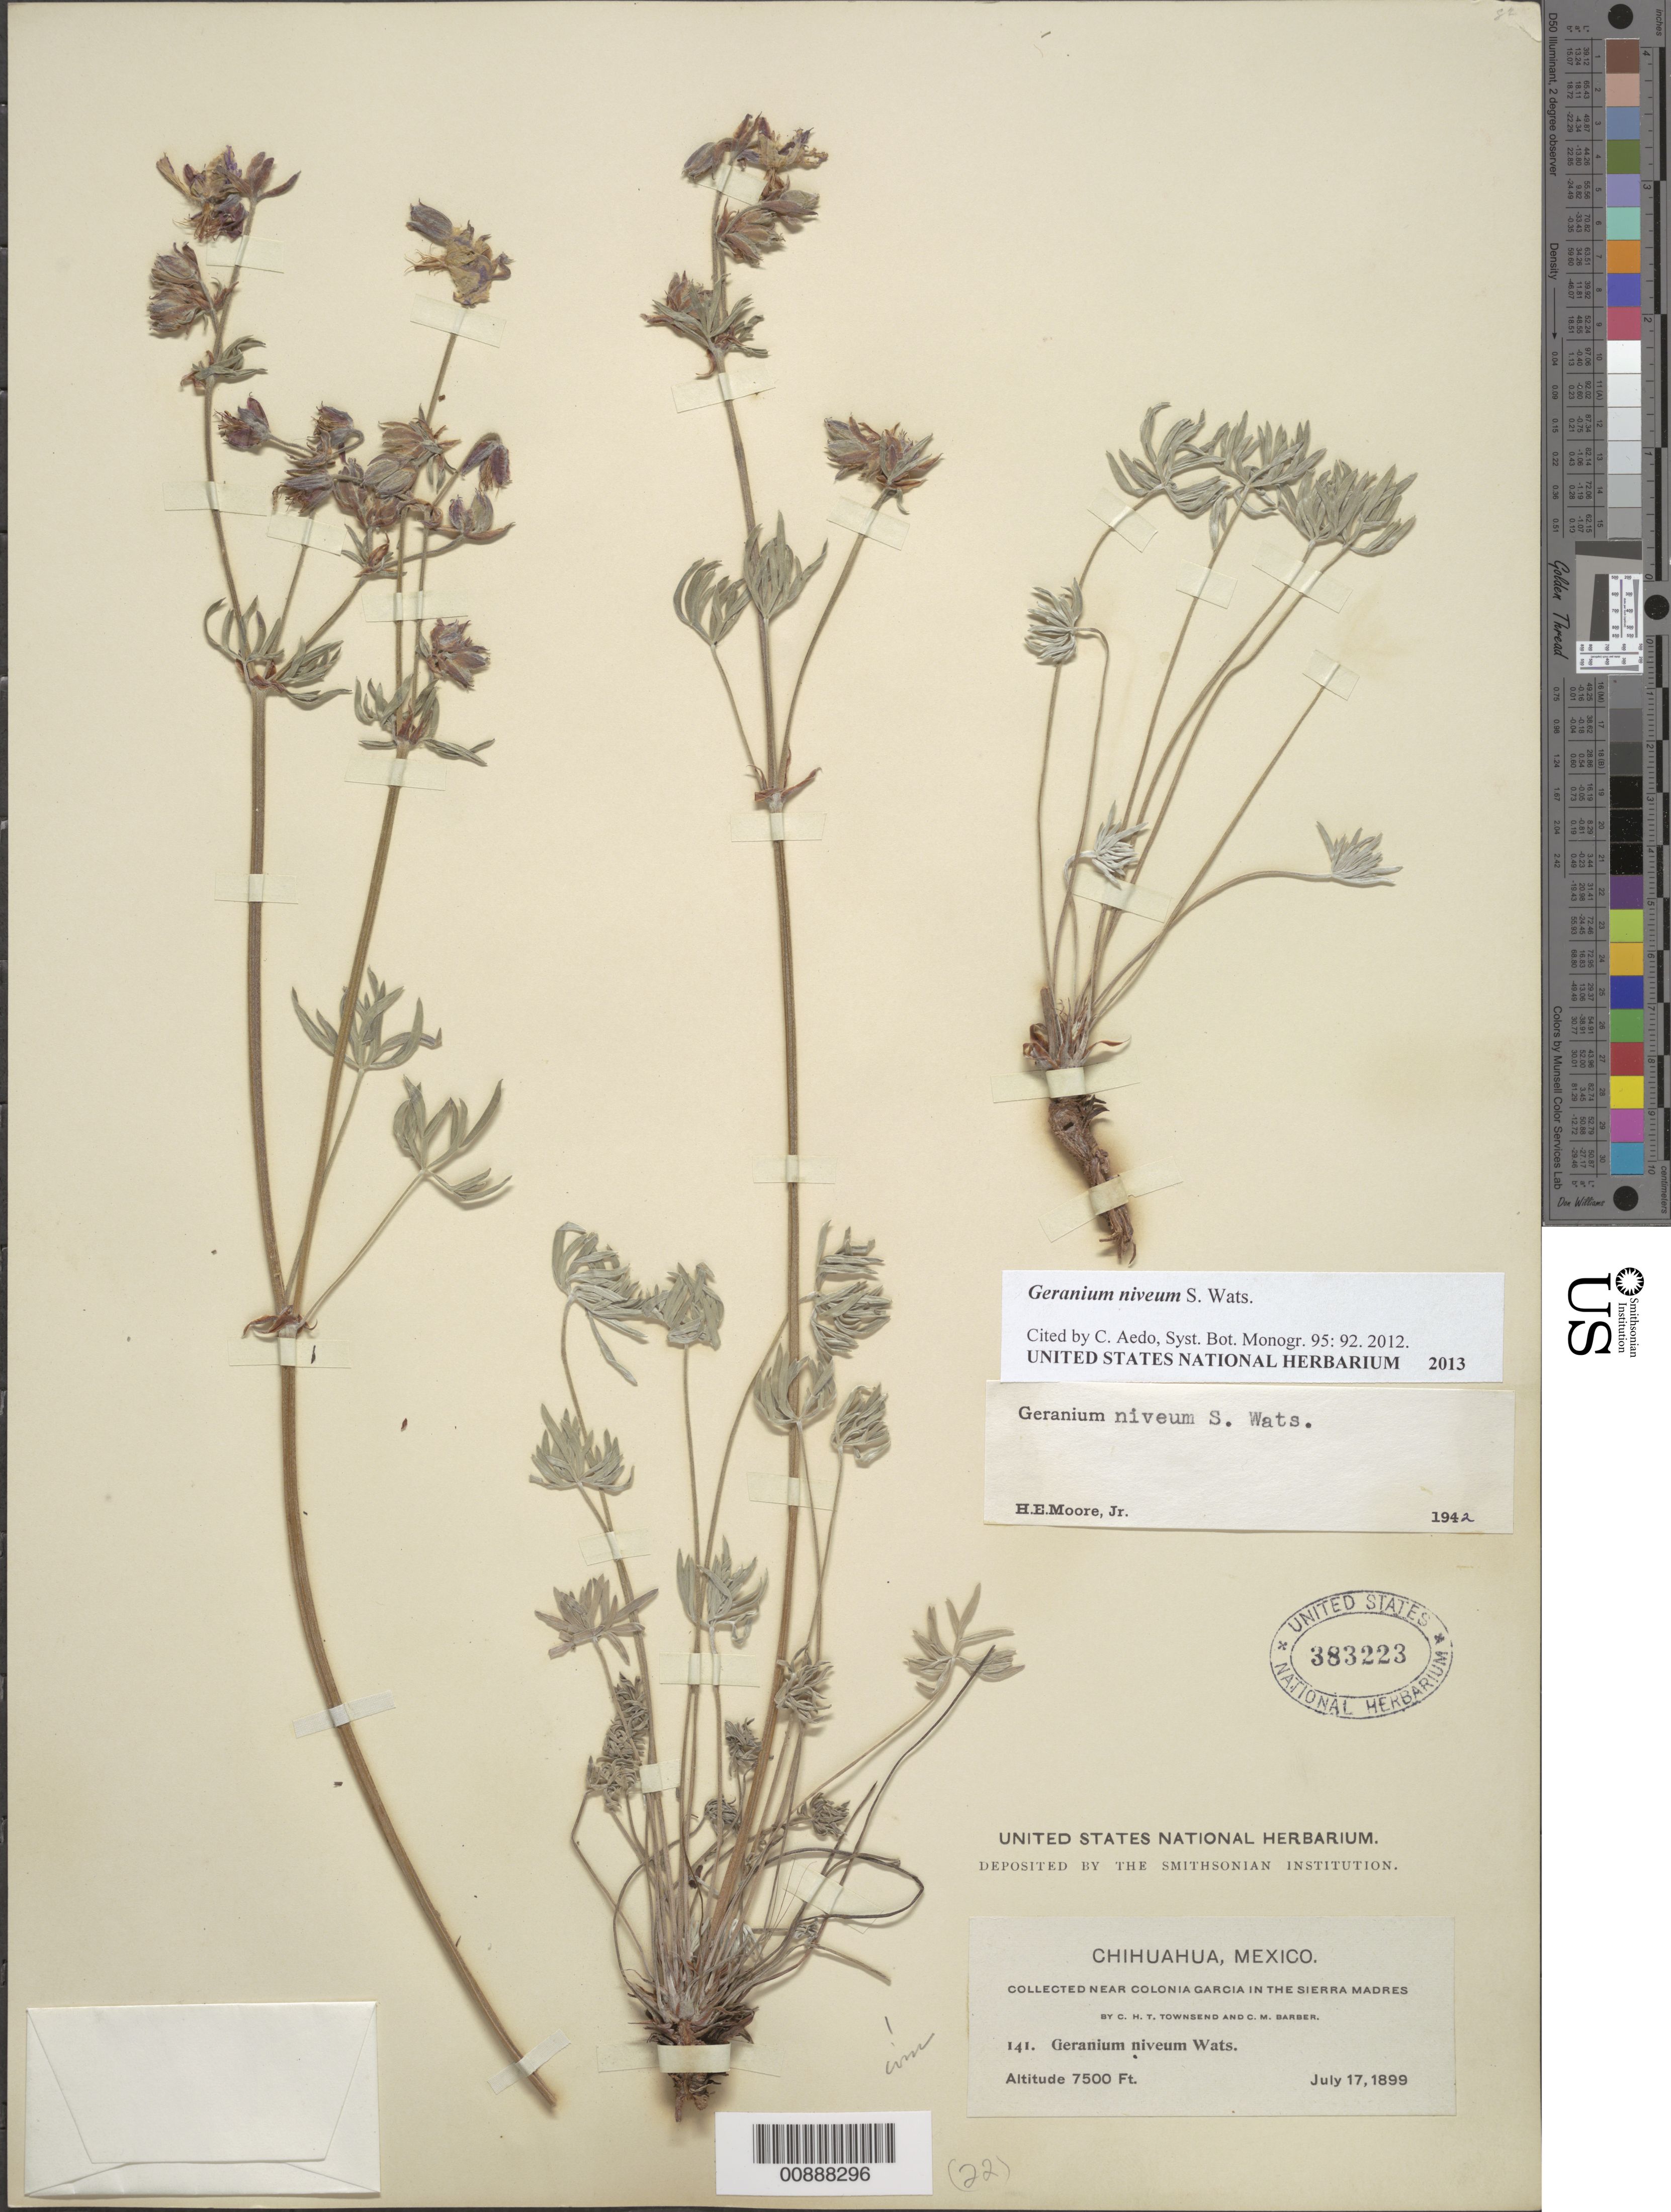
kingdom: Plantae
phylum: Tracheophyta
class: Magnoliopsida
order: Geraniales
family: Geraniaceae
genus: Geranium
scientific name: Geranium niveum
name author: S. Watson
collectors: C. H. T. Townsend & C. Barber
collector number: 141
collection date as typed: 17 Jul 1899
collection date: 1899-07-17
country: Mexico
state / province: Chihuahua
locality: Near Colonia García in the Sierra Madre, Chihuahua.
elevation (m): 2286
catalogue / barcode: US 383223